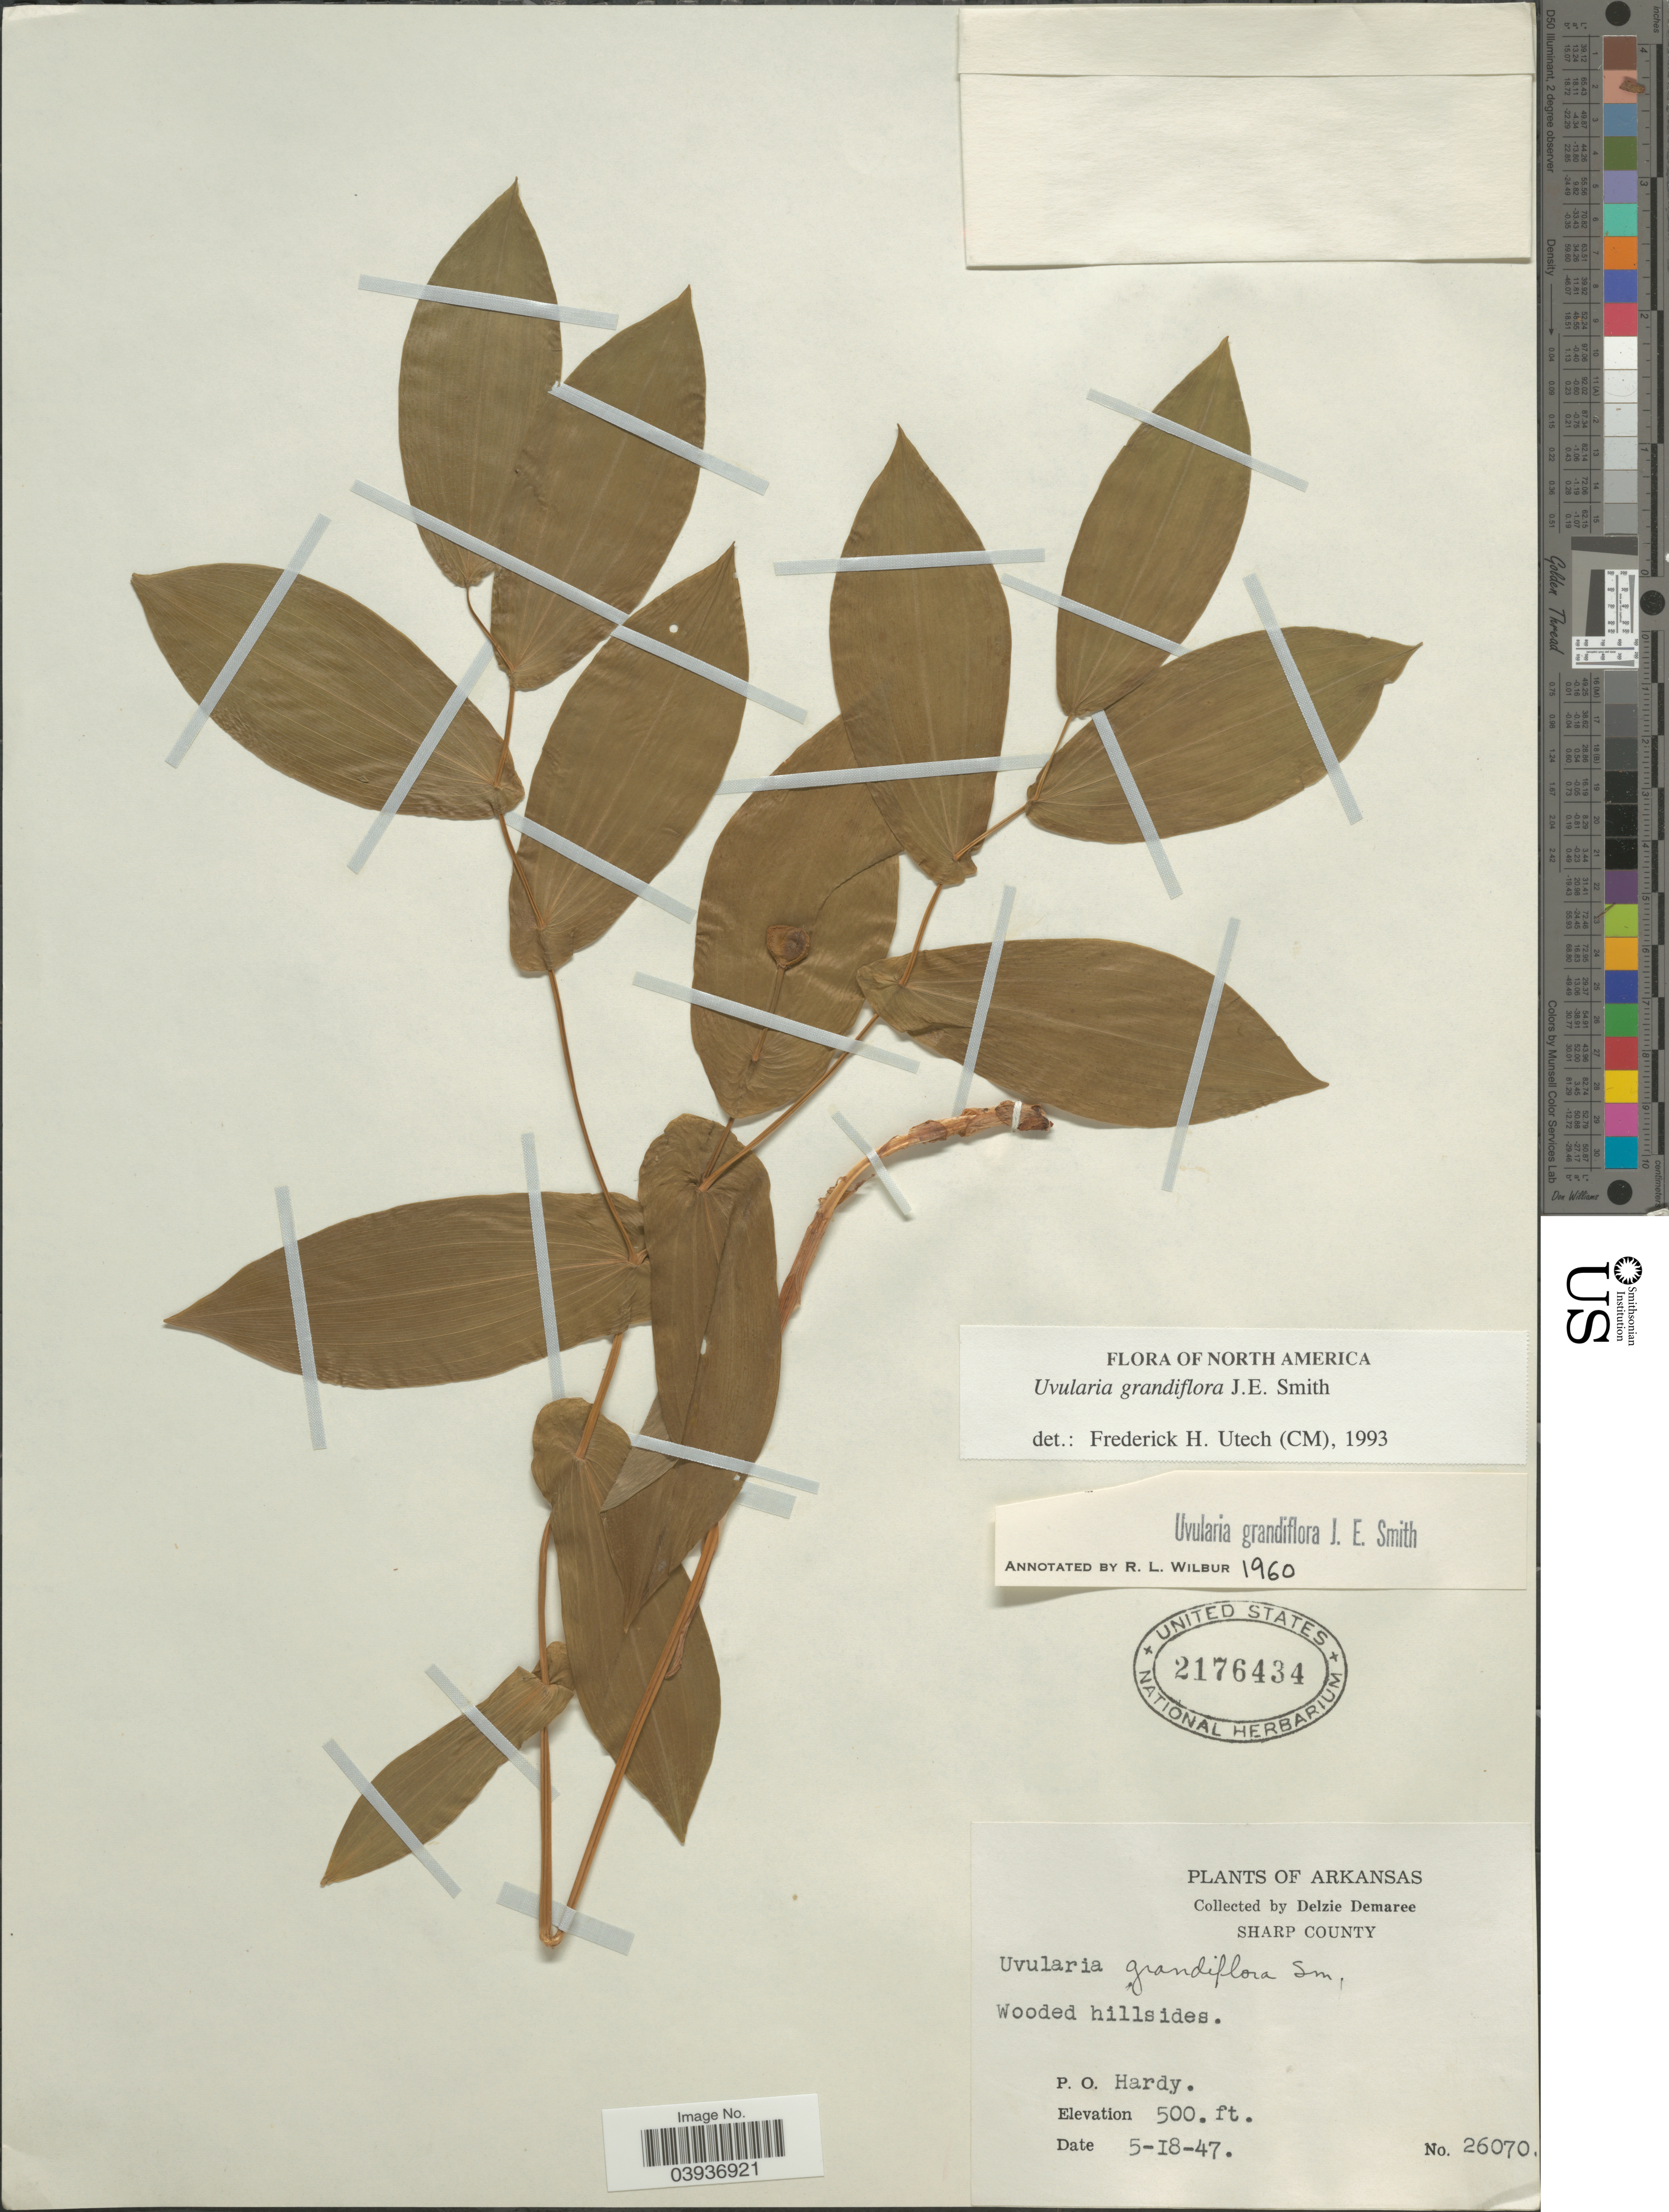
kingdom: Plantae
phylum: Tracheophyta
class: Liliopsida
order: Liliales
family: Colchicaceae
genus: Uvularia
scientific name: Uvularia grandiflora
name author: Sm.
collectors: D. Demaree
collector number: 26070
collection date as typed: Transcribed d/m/y: 18/5/47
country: United States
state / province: Arkansas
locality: Sharp County. P.O. Hardy.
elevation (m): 152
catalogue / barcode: US 2176434